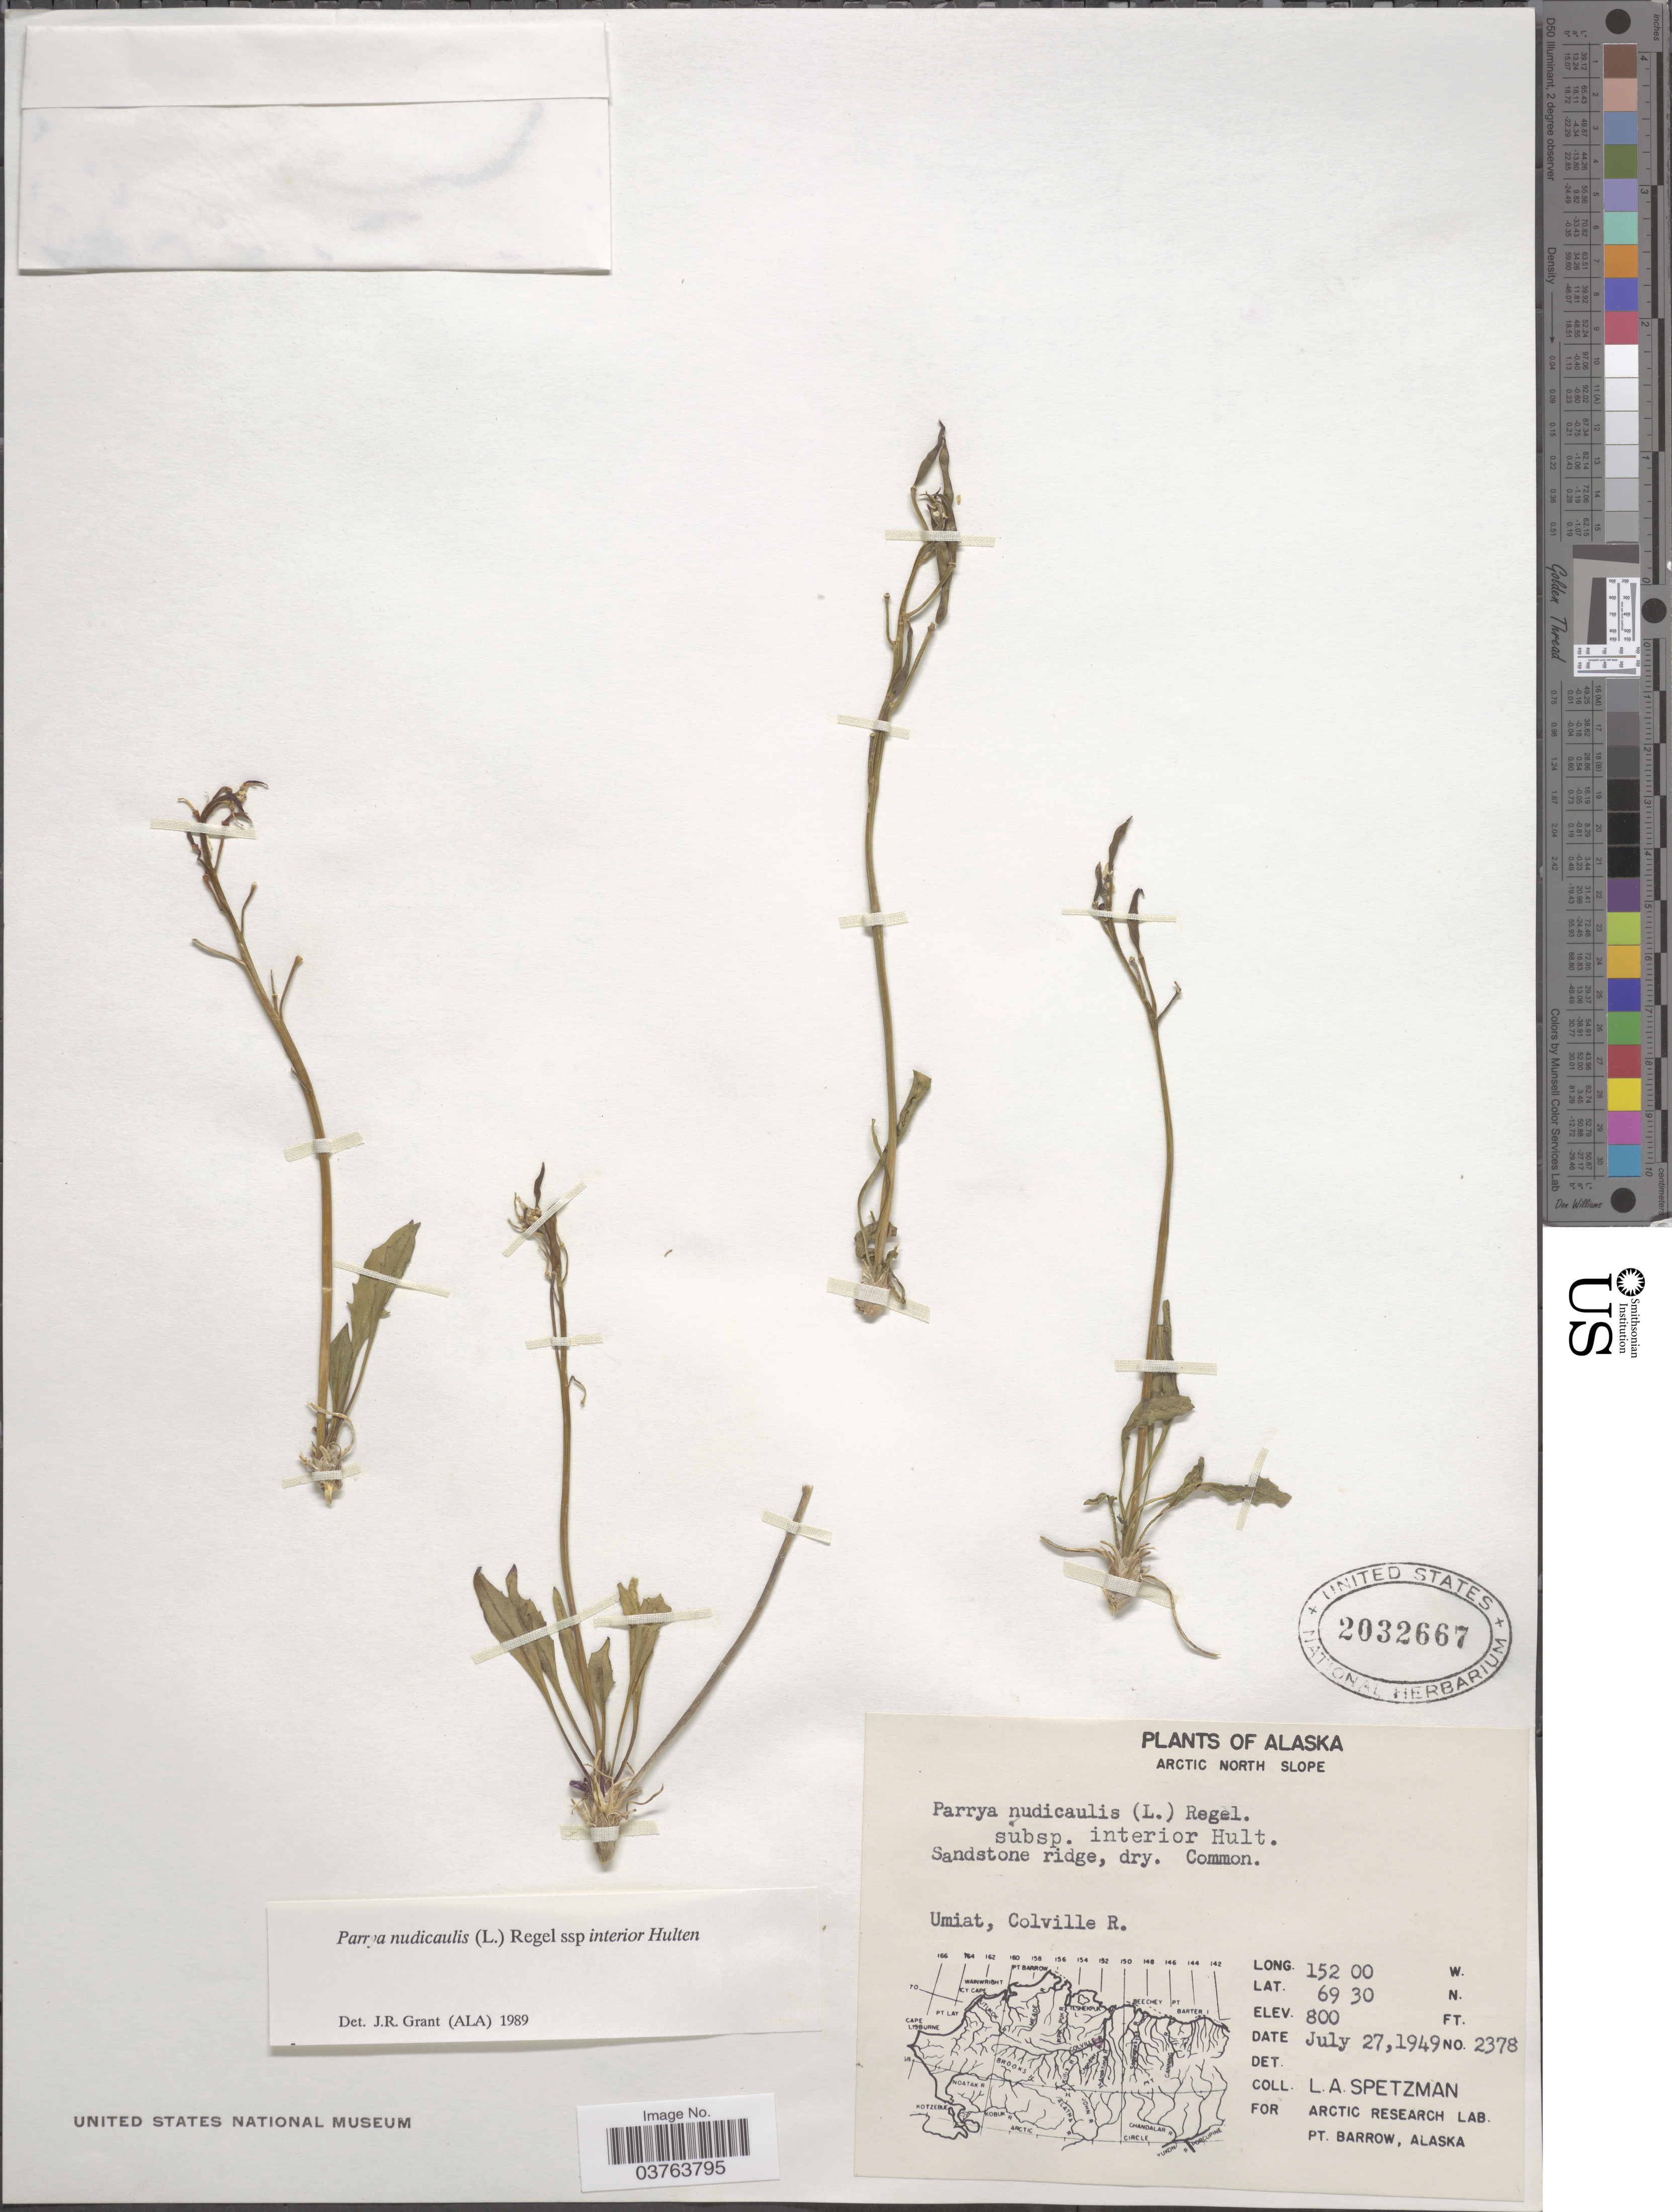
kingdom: Plantae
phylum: Tracheophyta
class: Magnoliopsida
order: Brassicales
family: Brassicaceae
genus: Parrya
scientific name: Parrya nudicaulis subsp. interior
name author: Hultén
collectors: L. Spetzman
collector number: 2378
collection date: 1949-07-27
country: United States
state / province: Alaska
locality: Arctic North Slope. Umiat, Colville R.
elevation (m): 244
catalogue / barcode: US 2032667